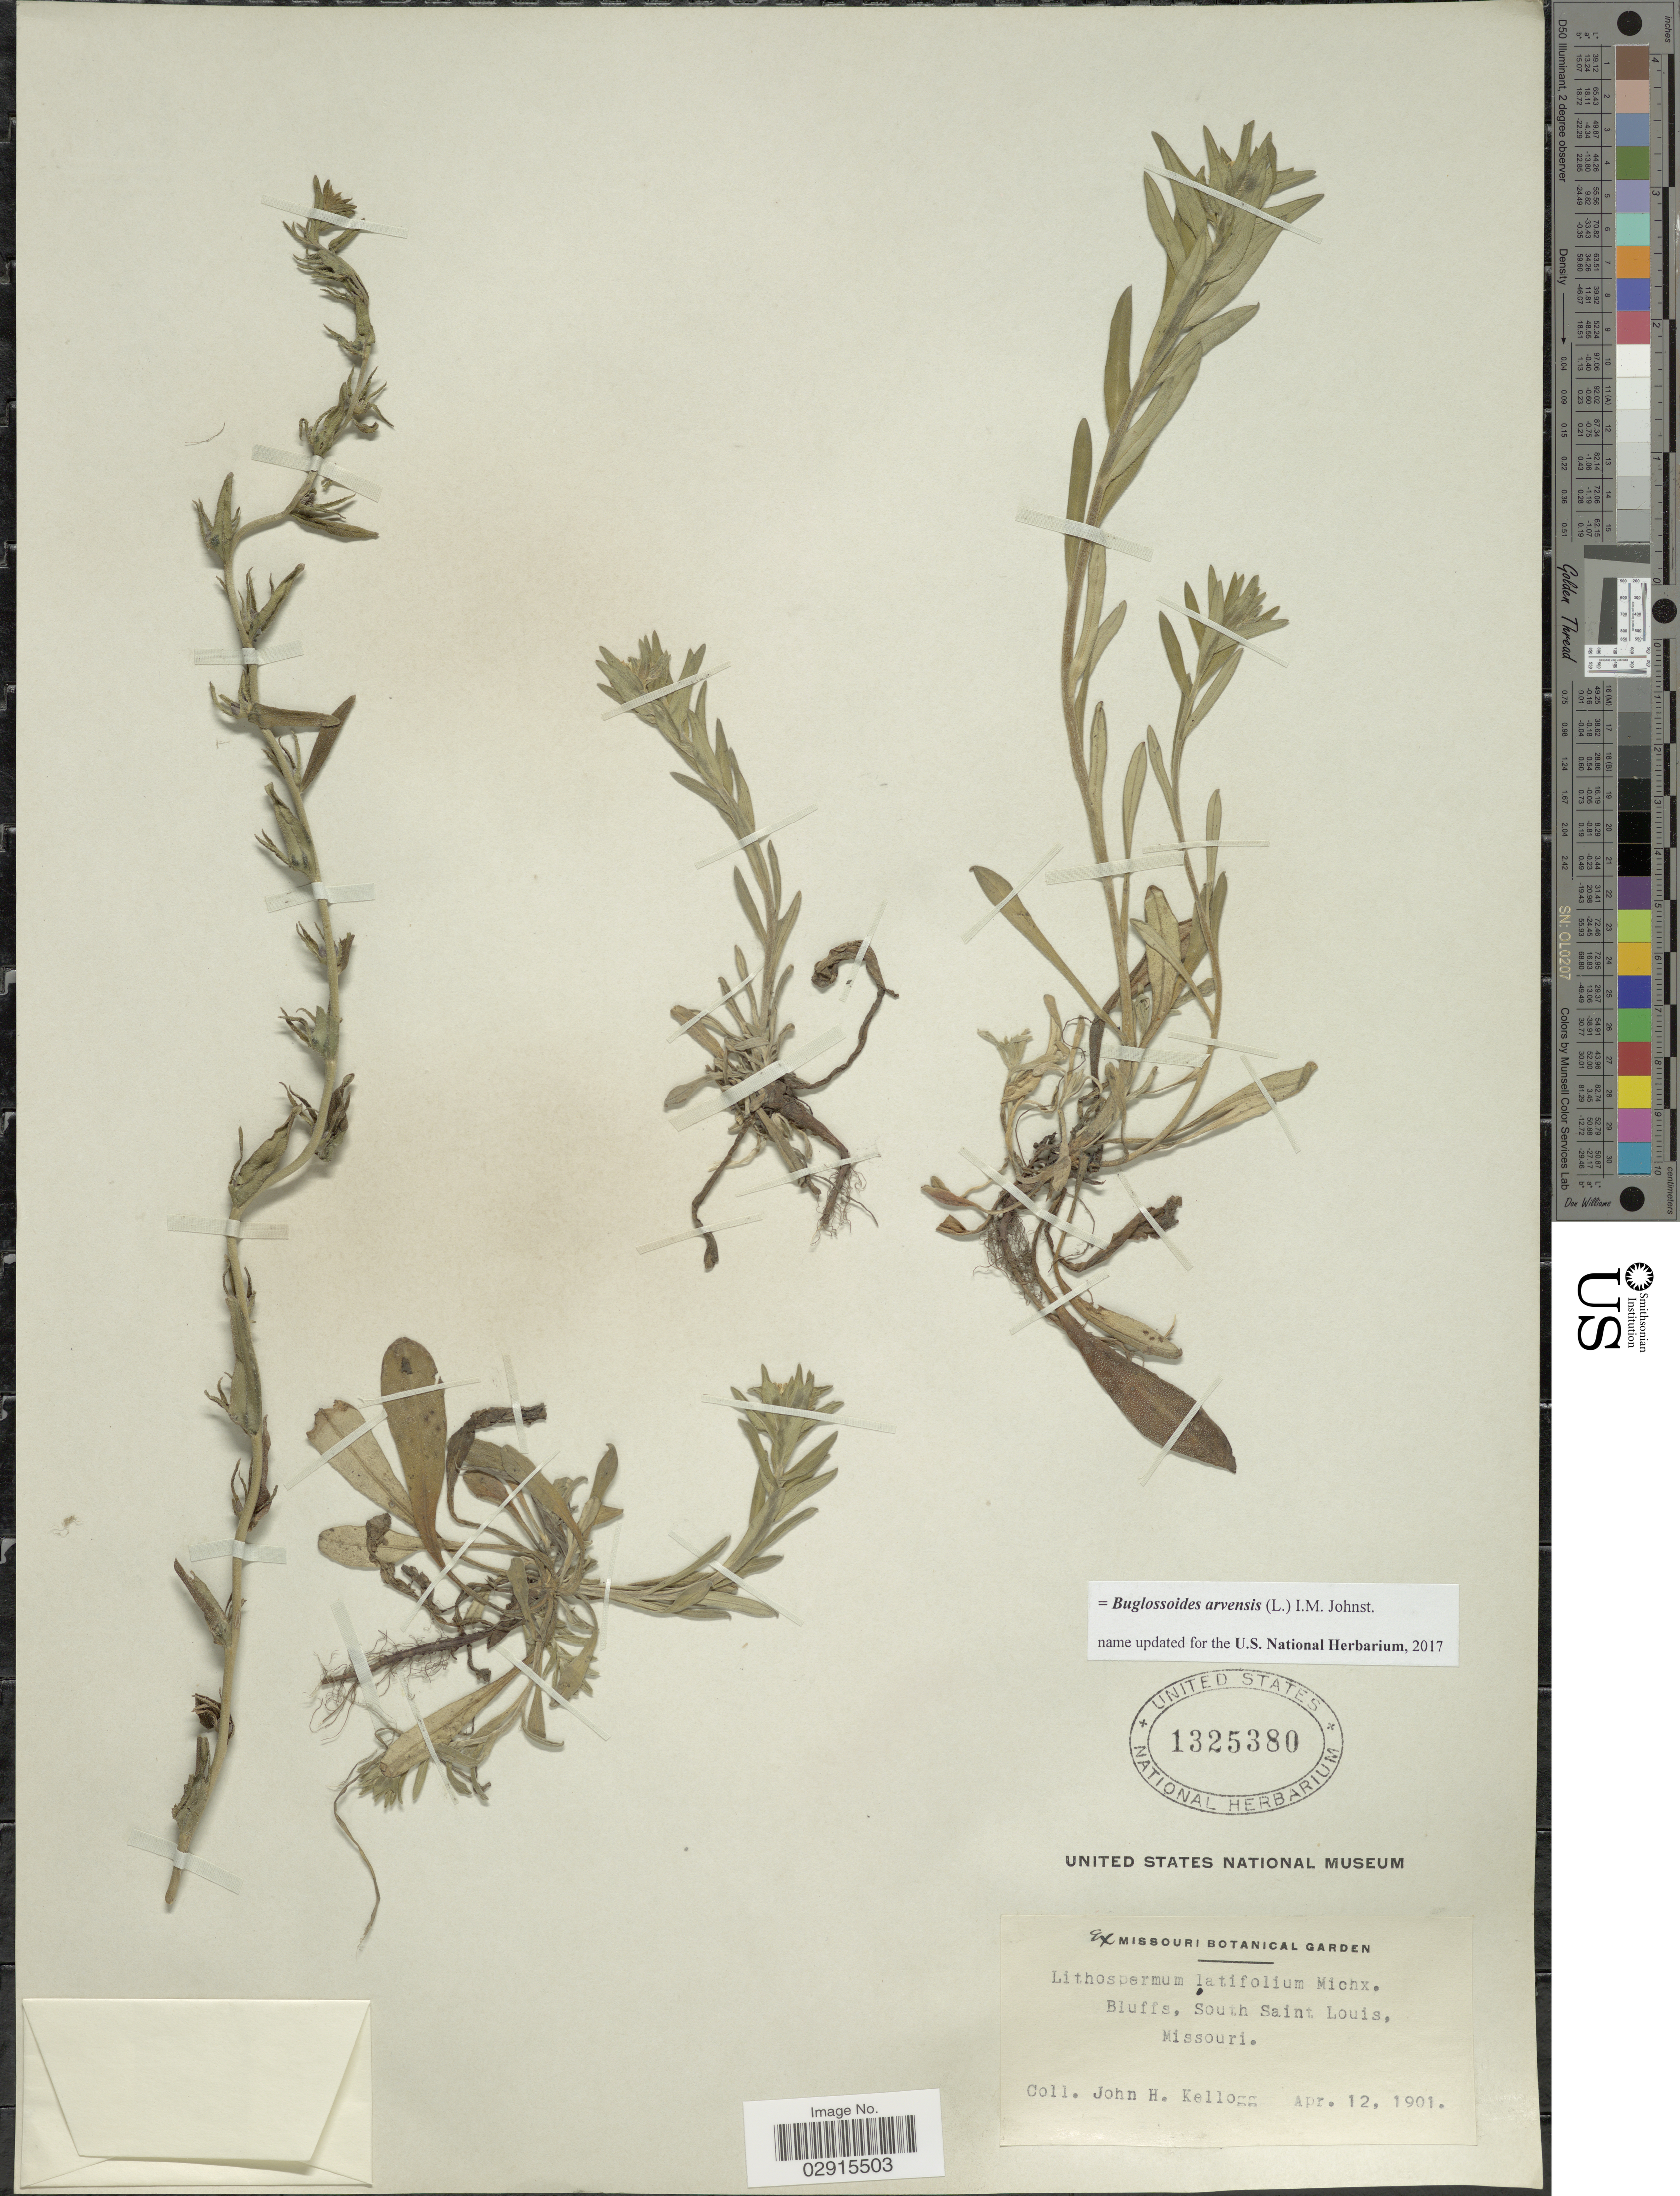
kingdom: Plantae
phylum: Tracheophyta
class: Magnoliopsida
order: Boraginales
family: Boraginaceae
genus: Buglossoides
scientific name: Buglossoides arvensis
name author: (L.) I.M. Johnst.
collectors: J. H. Kellogg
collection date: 1901-04-12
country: United States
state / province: Missouri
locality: Bluffs, South Saint Louis.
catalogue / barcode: US 1325380